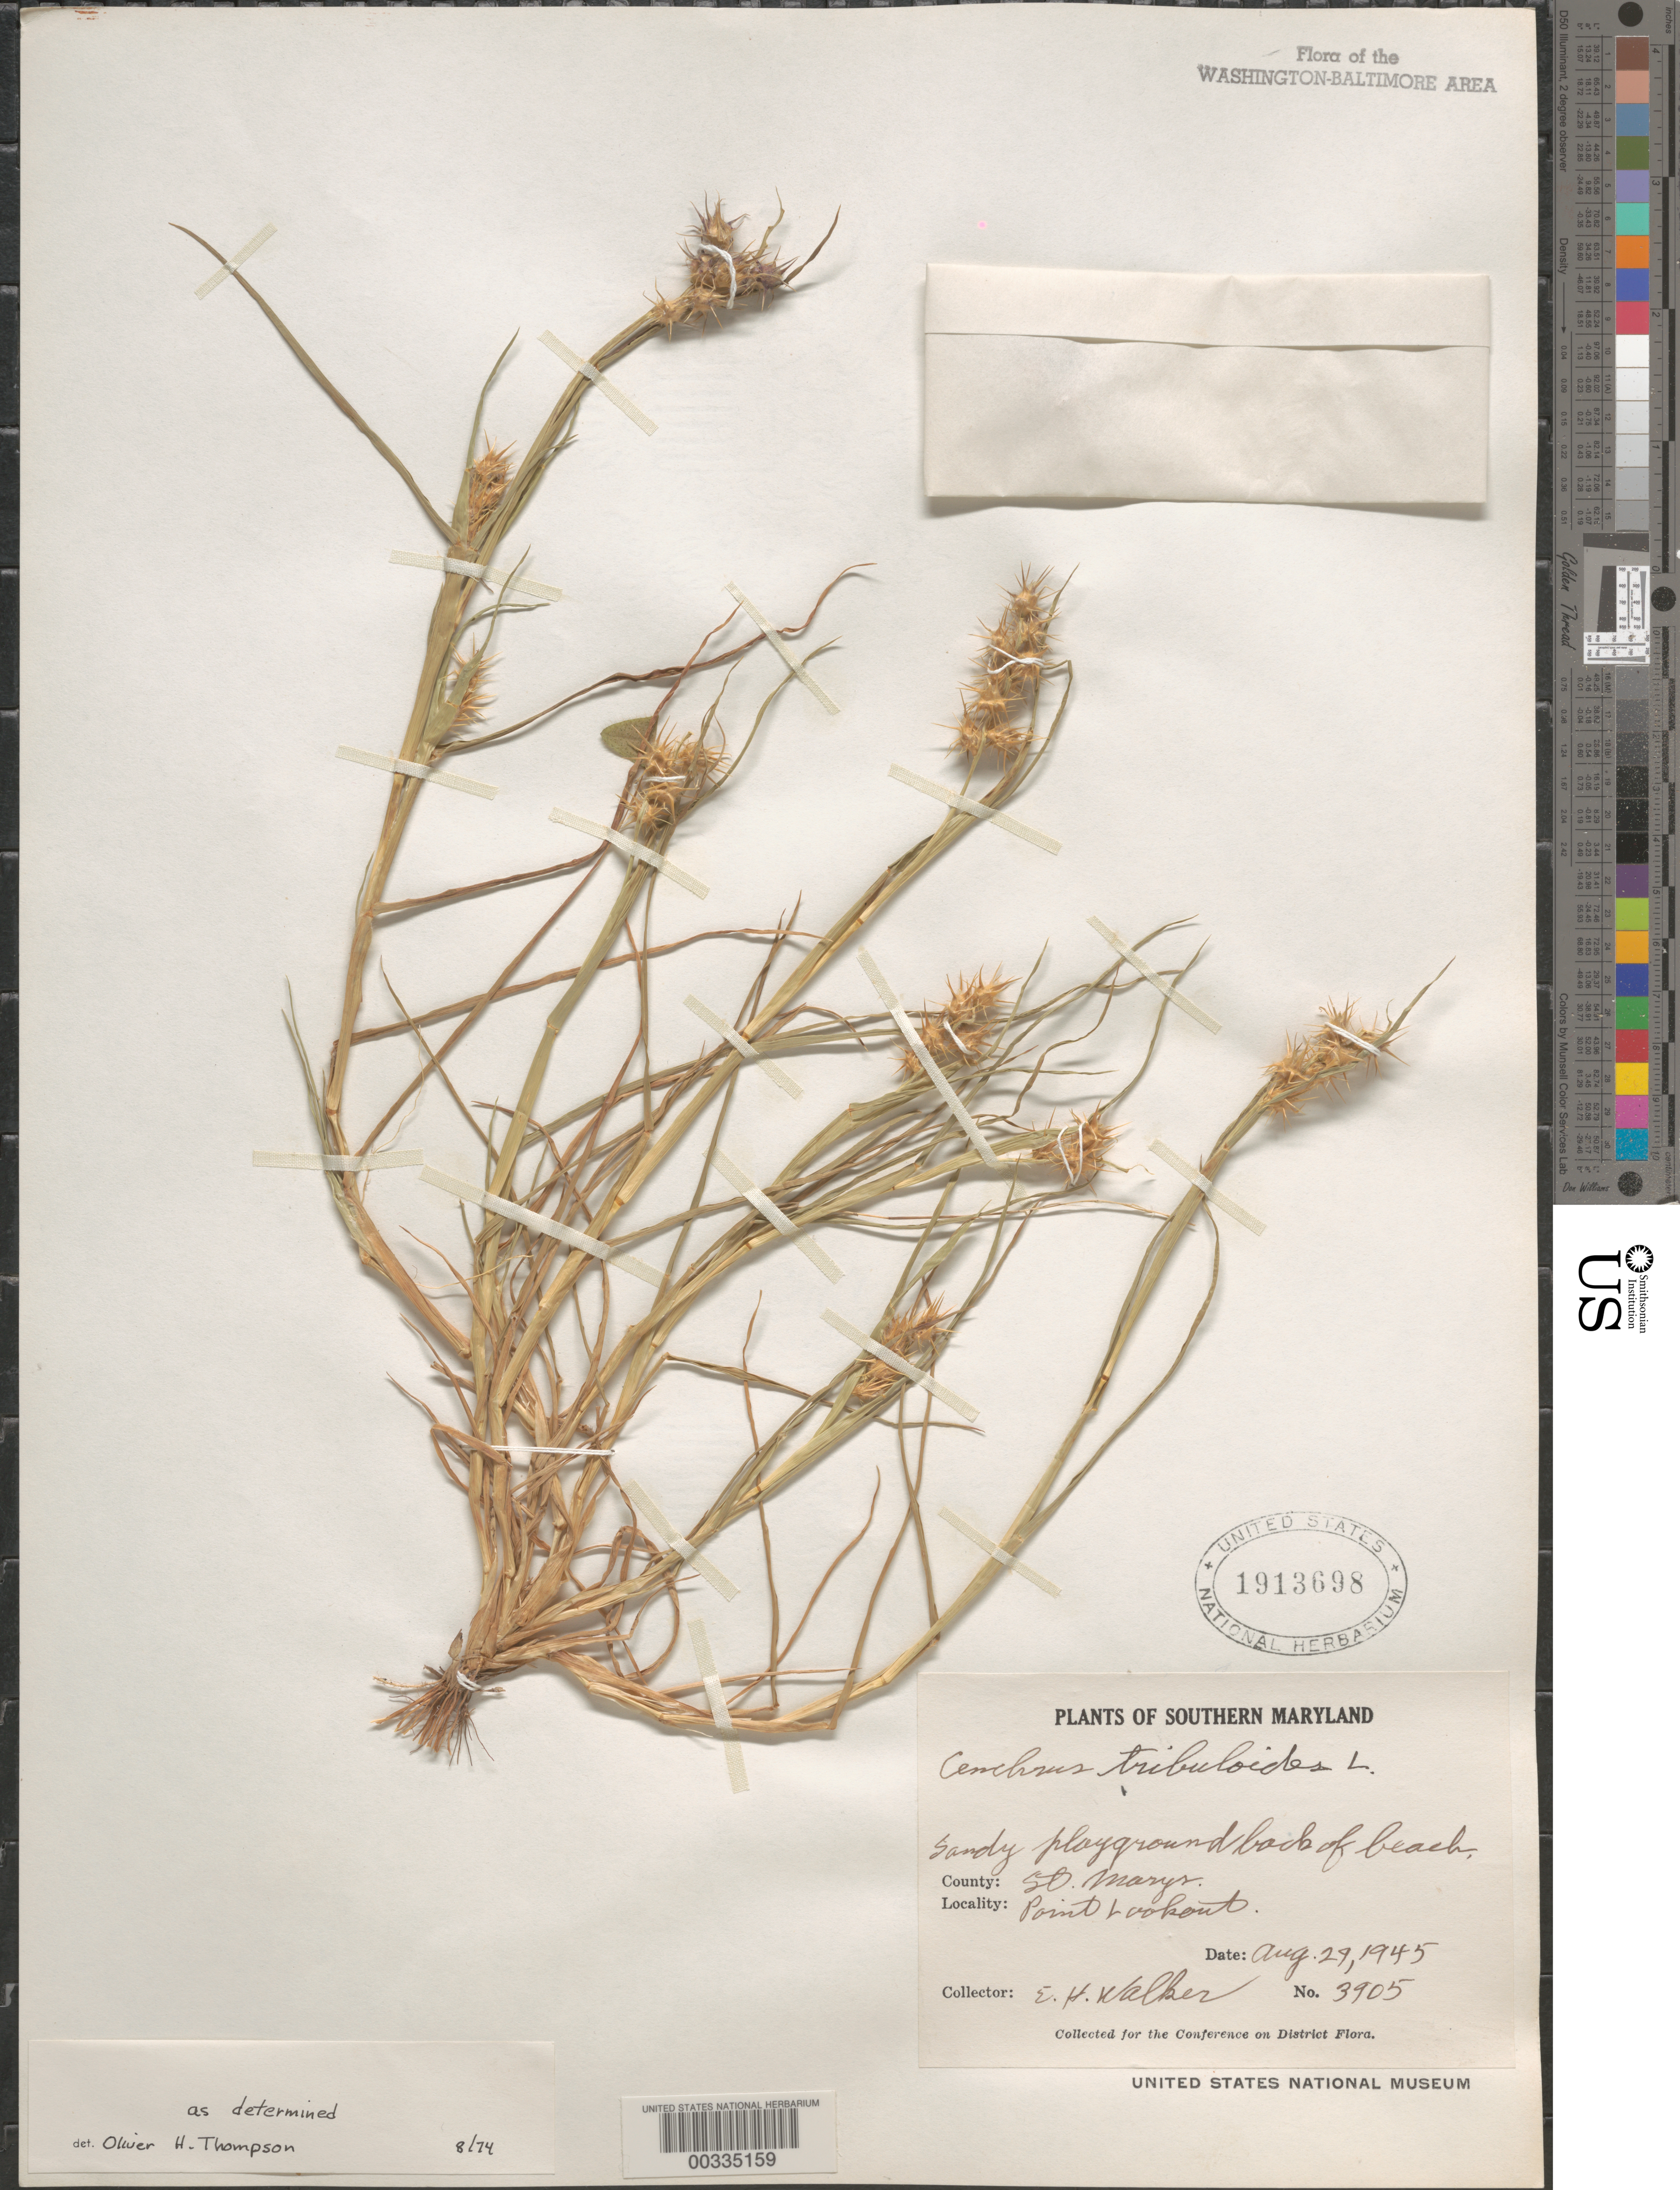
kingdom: Plantae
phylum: Tracheophyta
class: Liliopsida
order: Poales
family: Poaceae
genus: Cenchrus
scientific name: Cenchrus tribuloides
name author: L.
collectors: E. H. Walker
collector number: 3905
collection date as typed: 29 Aug 1945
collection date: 1945-08-29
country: United States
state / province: Maryland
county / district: St. Mary's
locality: Point Lookout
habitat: Sandy playground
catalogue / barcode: US 1913698